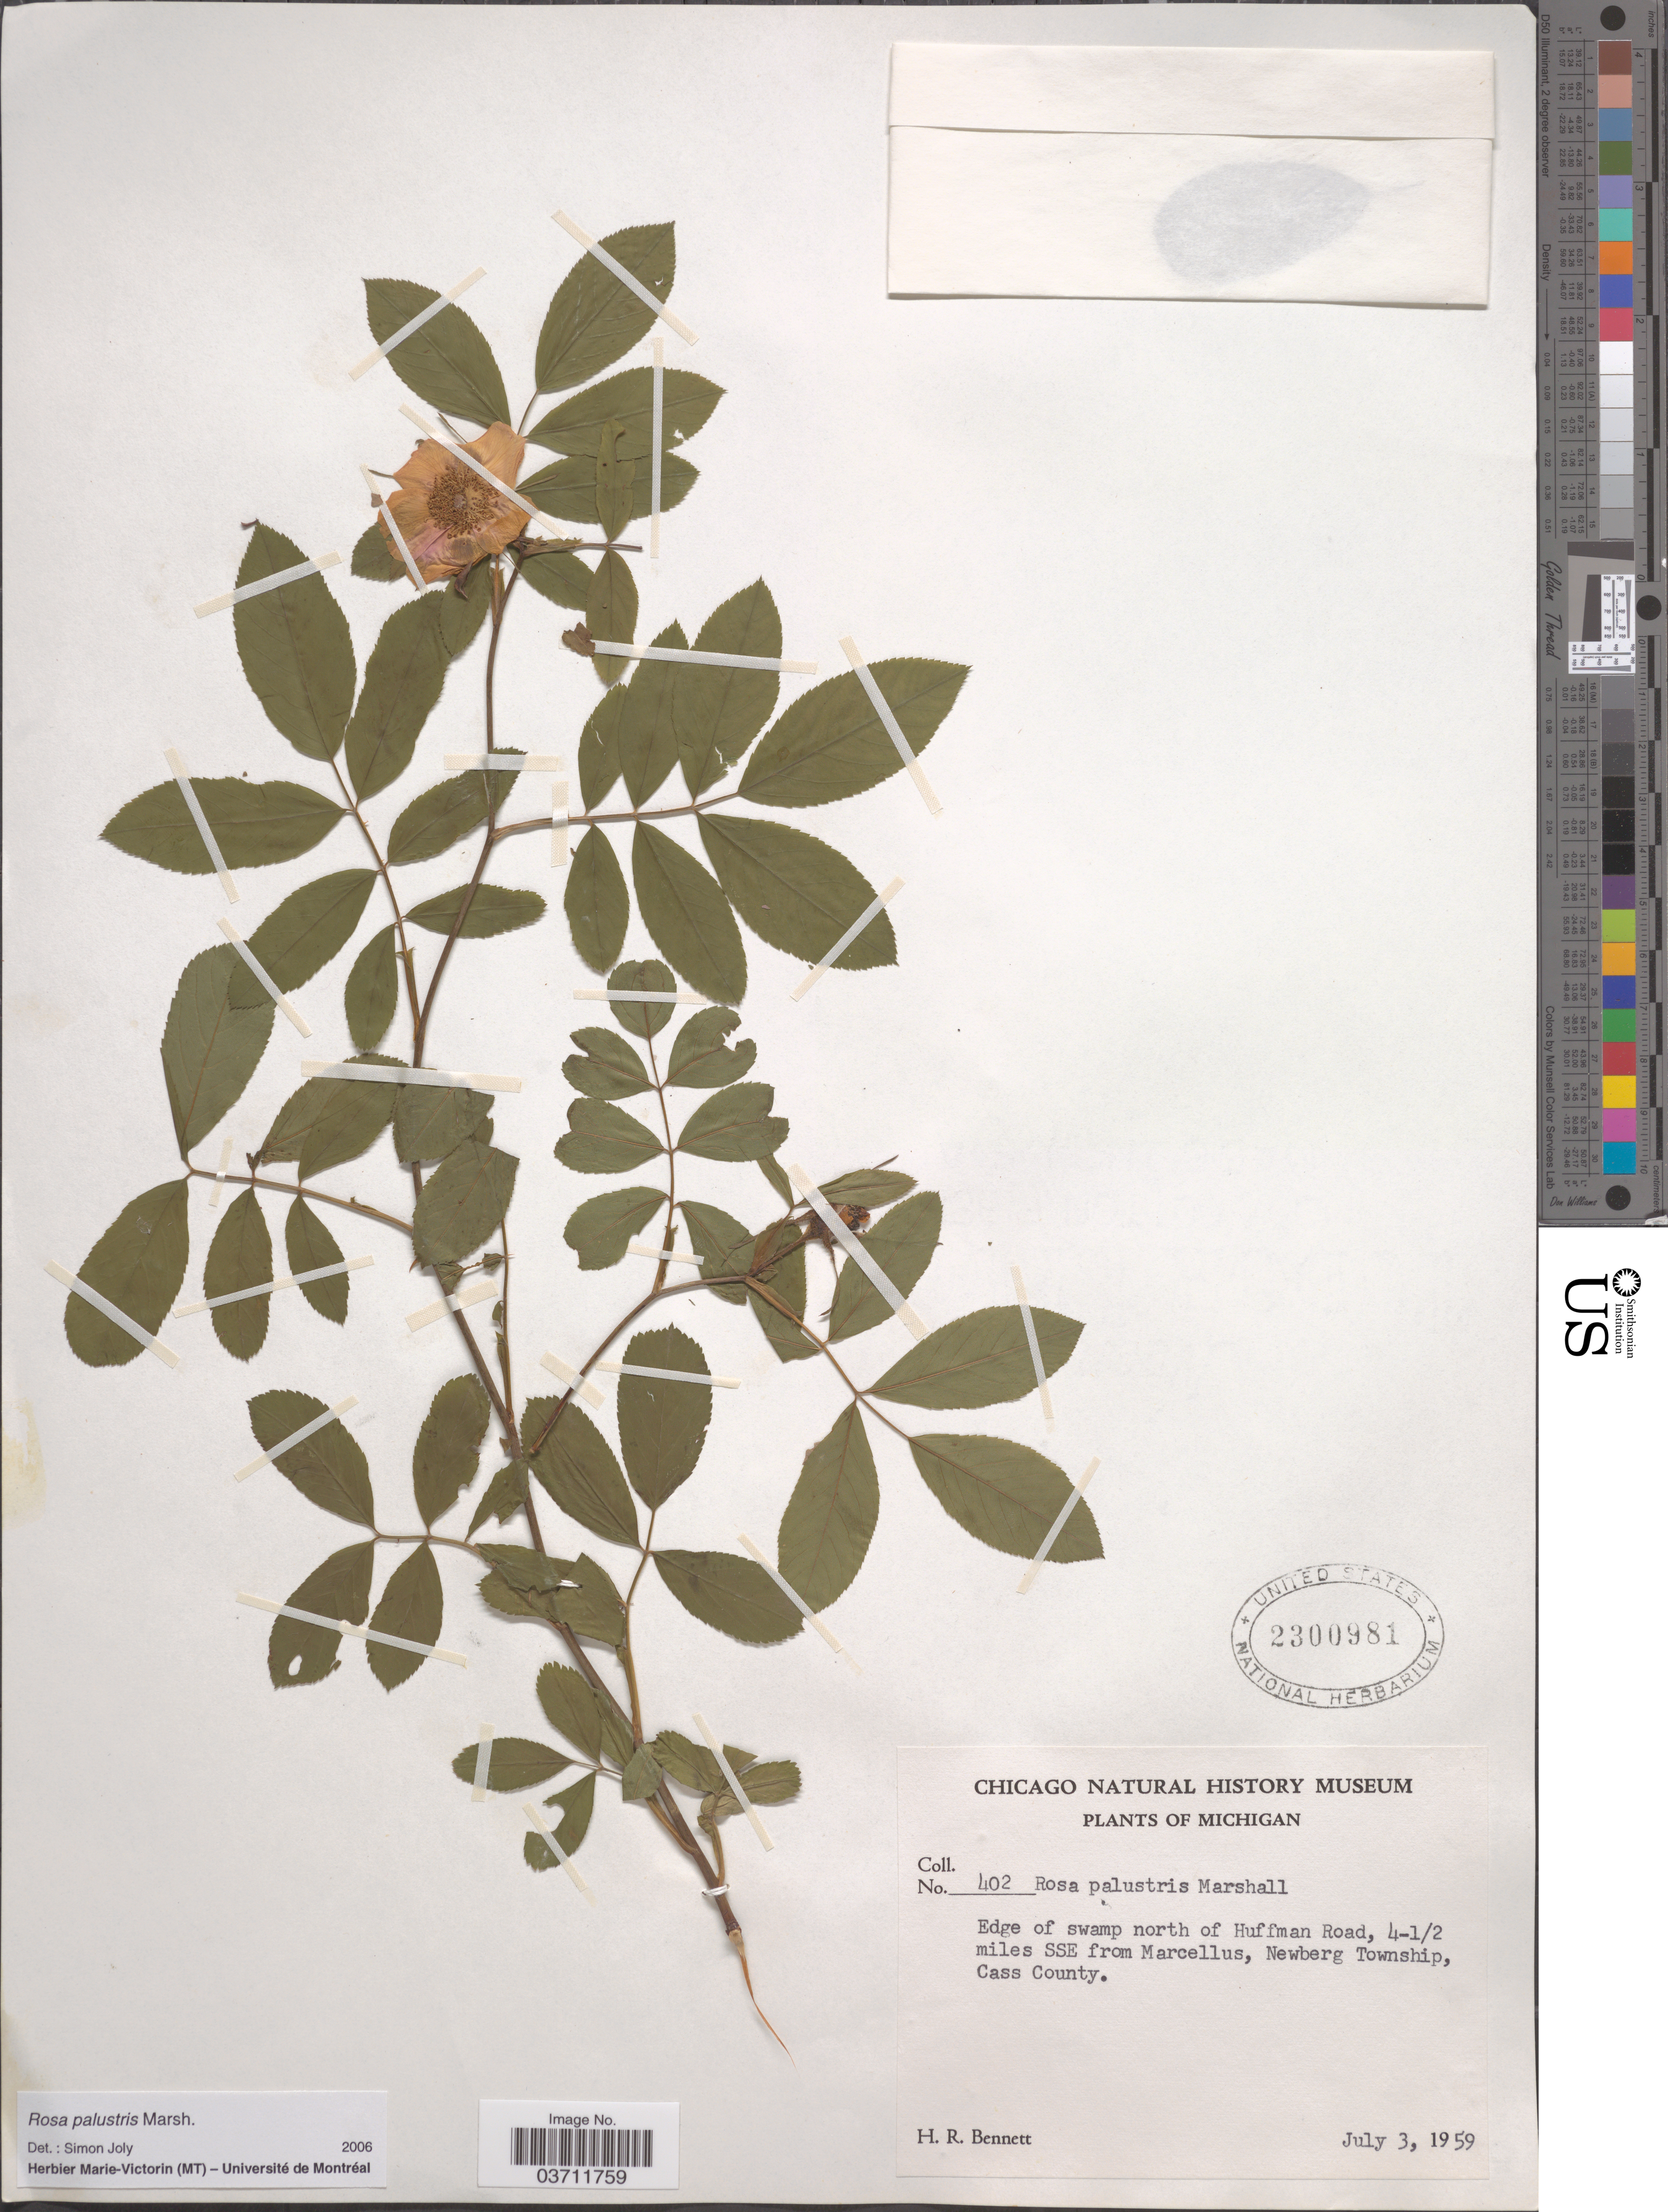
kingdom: Plantae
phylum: Tracheophyta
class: Magnoliopsida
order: Rosales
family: Rosaceae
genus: Rosa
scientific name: Rosa palustris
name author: Marshall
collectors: H. R. Bennett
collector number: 402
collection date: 1959-07-03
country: United States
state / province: Michigan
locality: Edge of swamp north of Huffman Road, 4-1/2 miles SSE from Marcellus, Newberg Township, Cass County.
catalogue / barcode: US 2300981